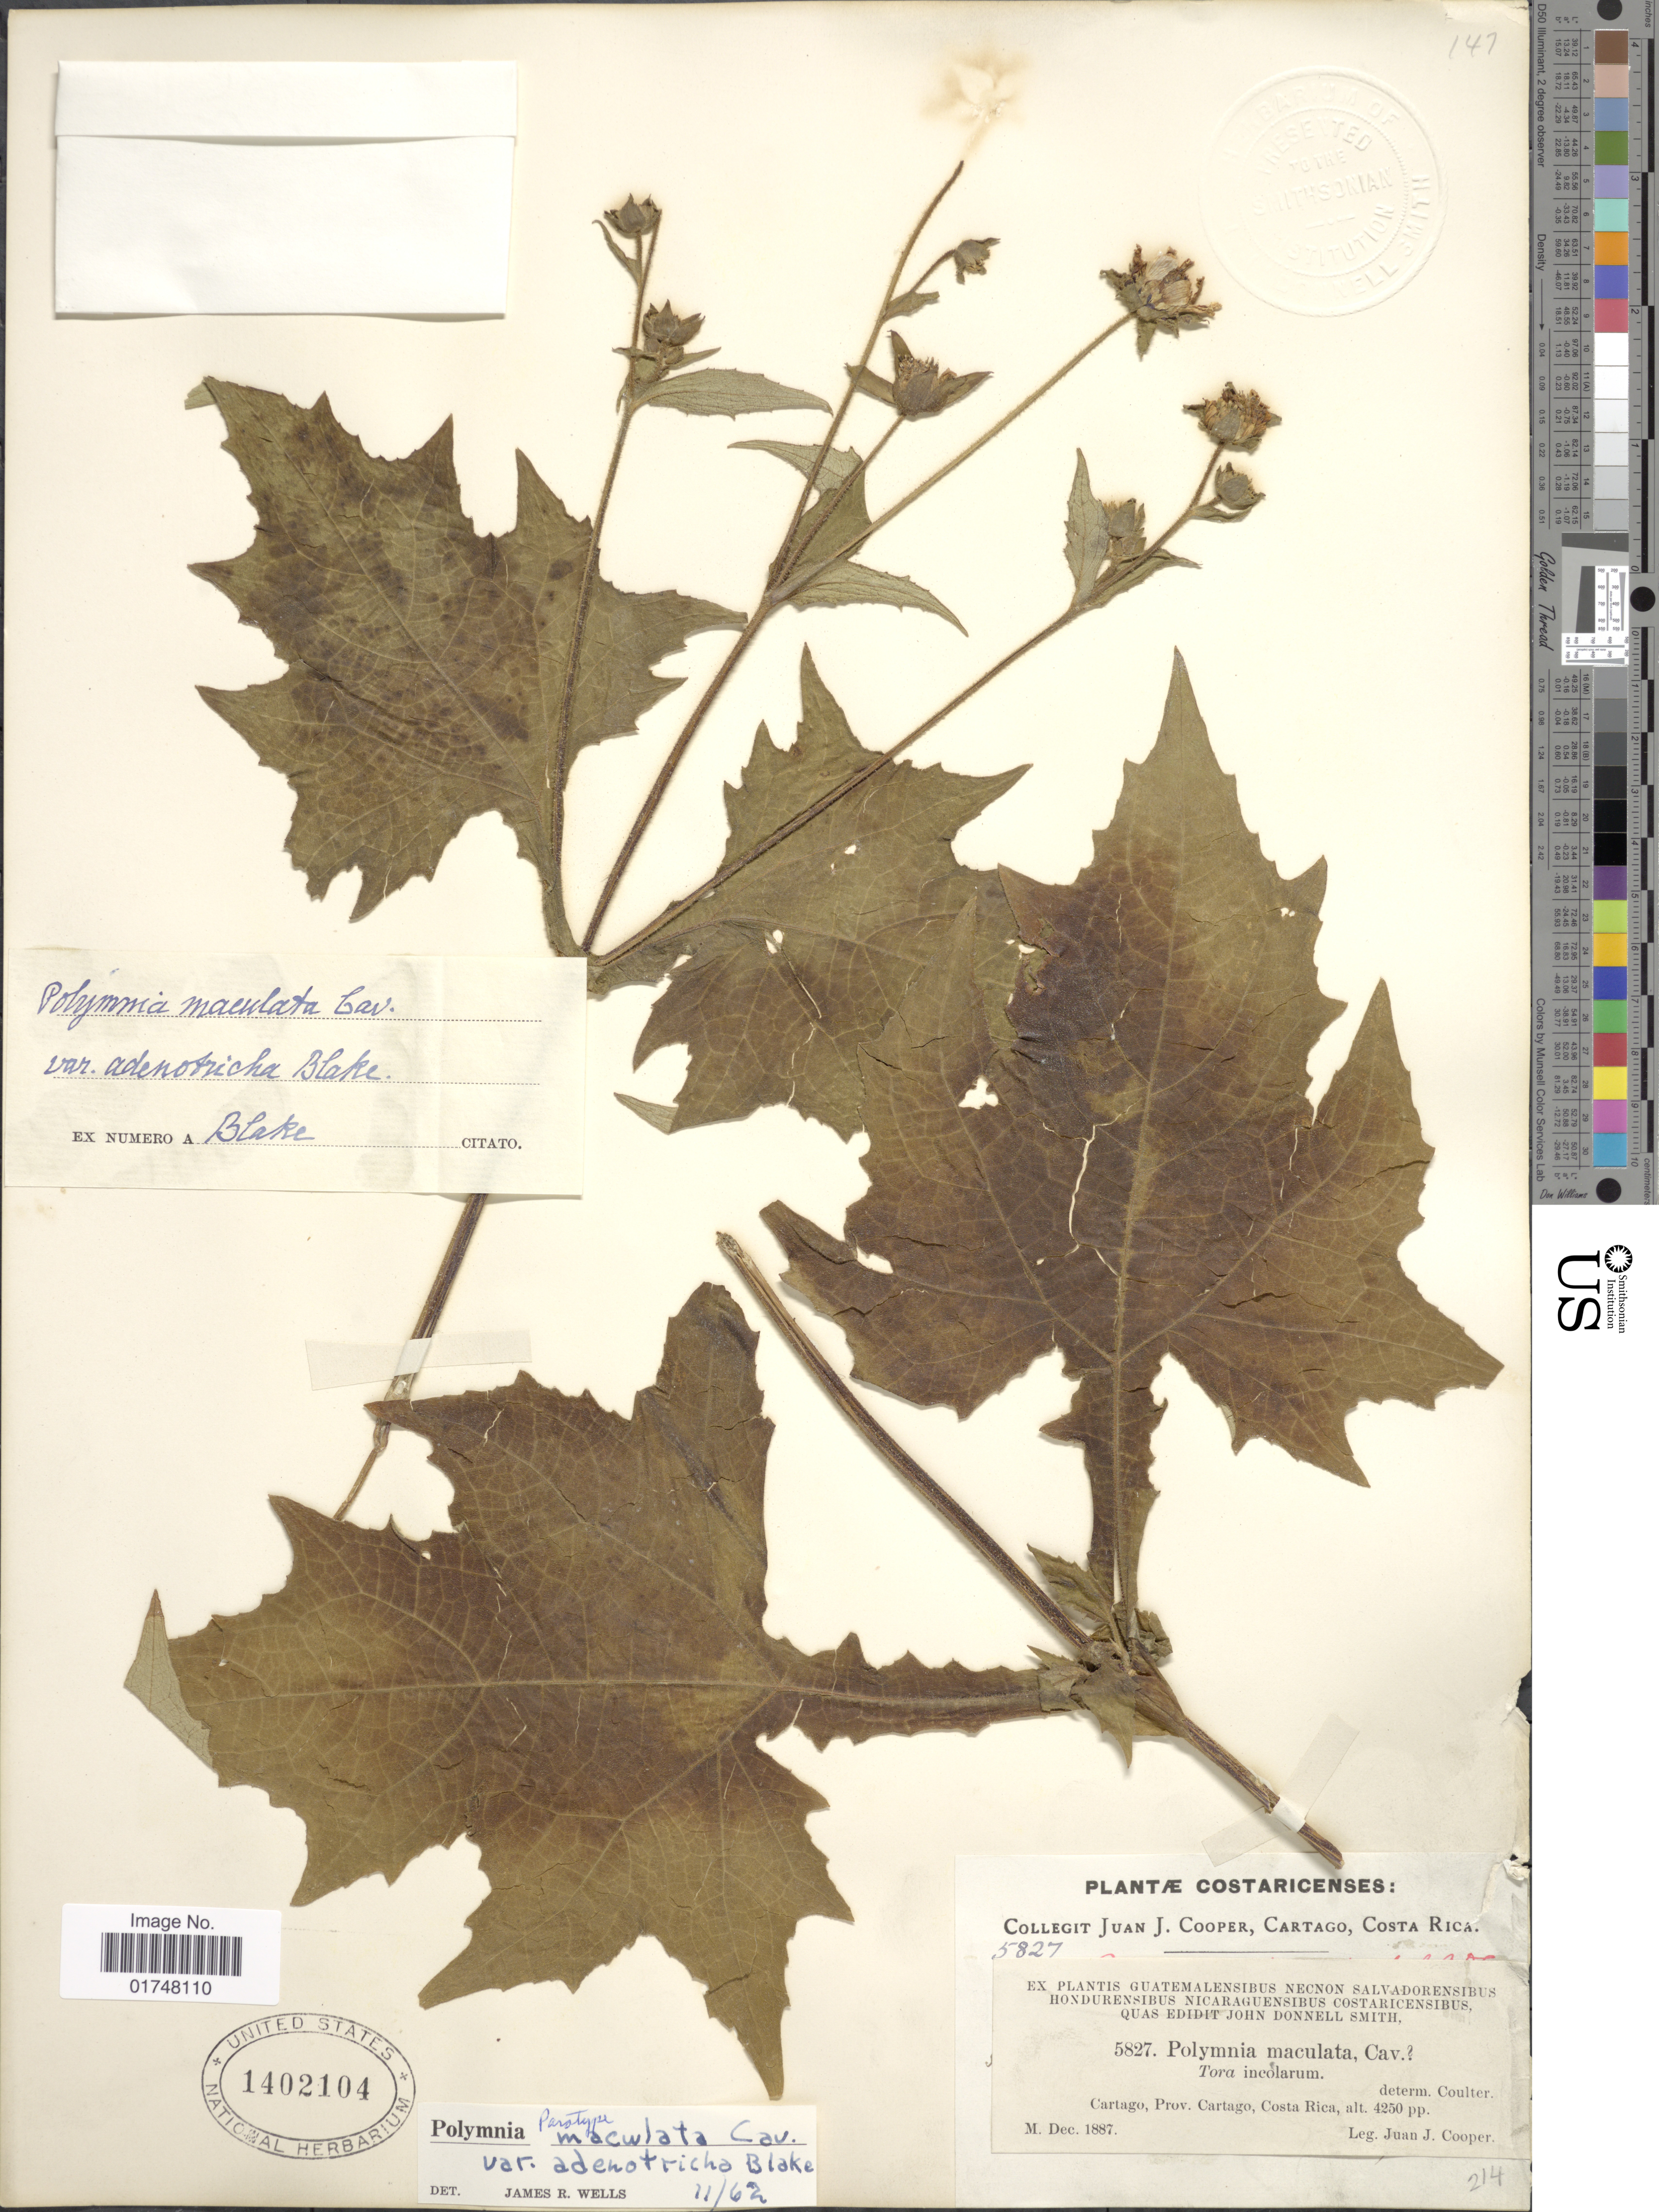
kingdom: Plantae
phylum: Tracheophyta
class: Magnoliopsida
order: Asterales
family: Asteraceae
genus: Smallanthus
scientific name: Smallanthus maculatus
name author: (Cav.) H. Rob.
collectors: J. J. Cooper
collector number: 5827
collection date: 1887-12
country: Costa Rica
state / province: Cartago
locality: Cartago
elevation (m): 1295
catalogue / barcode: US 1402104